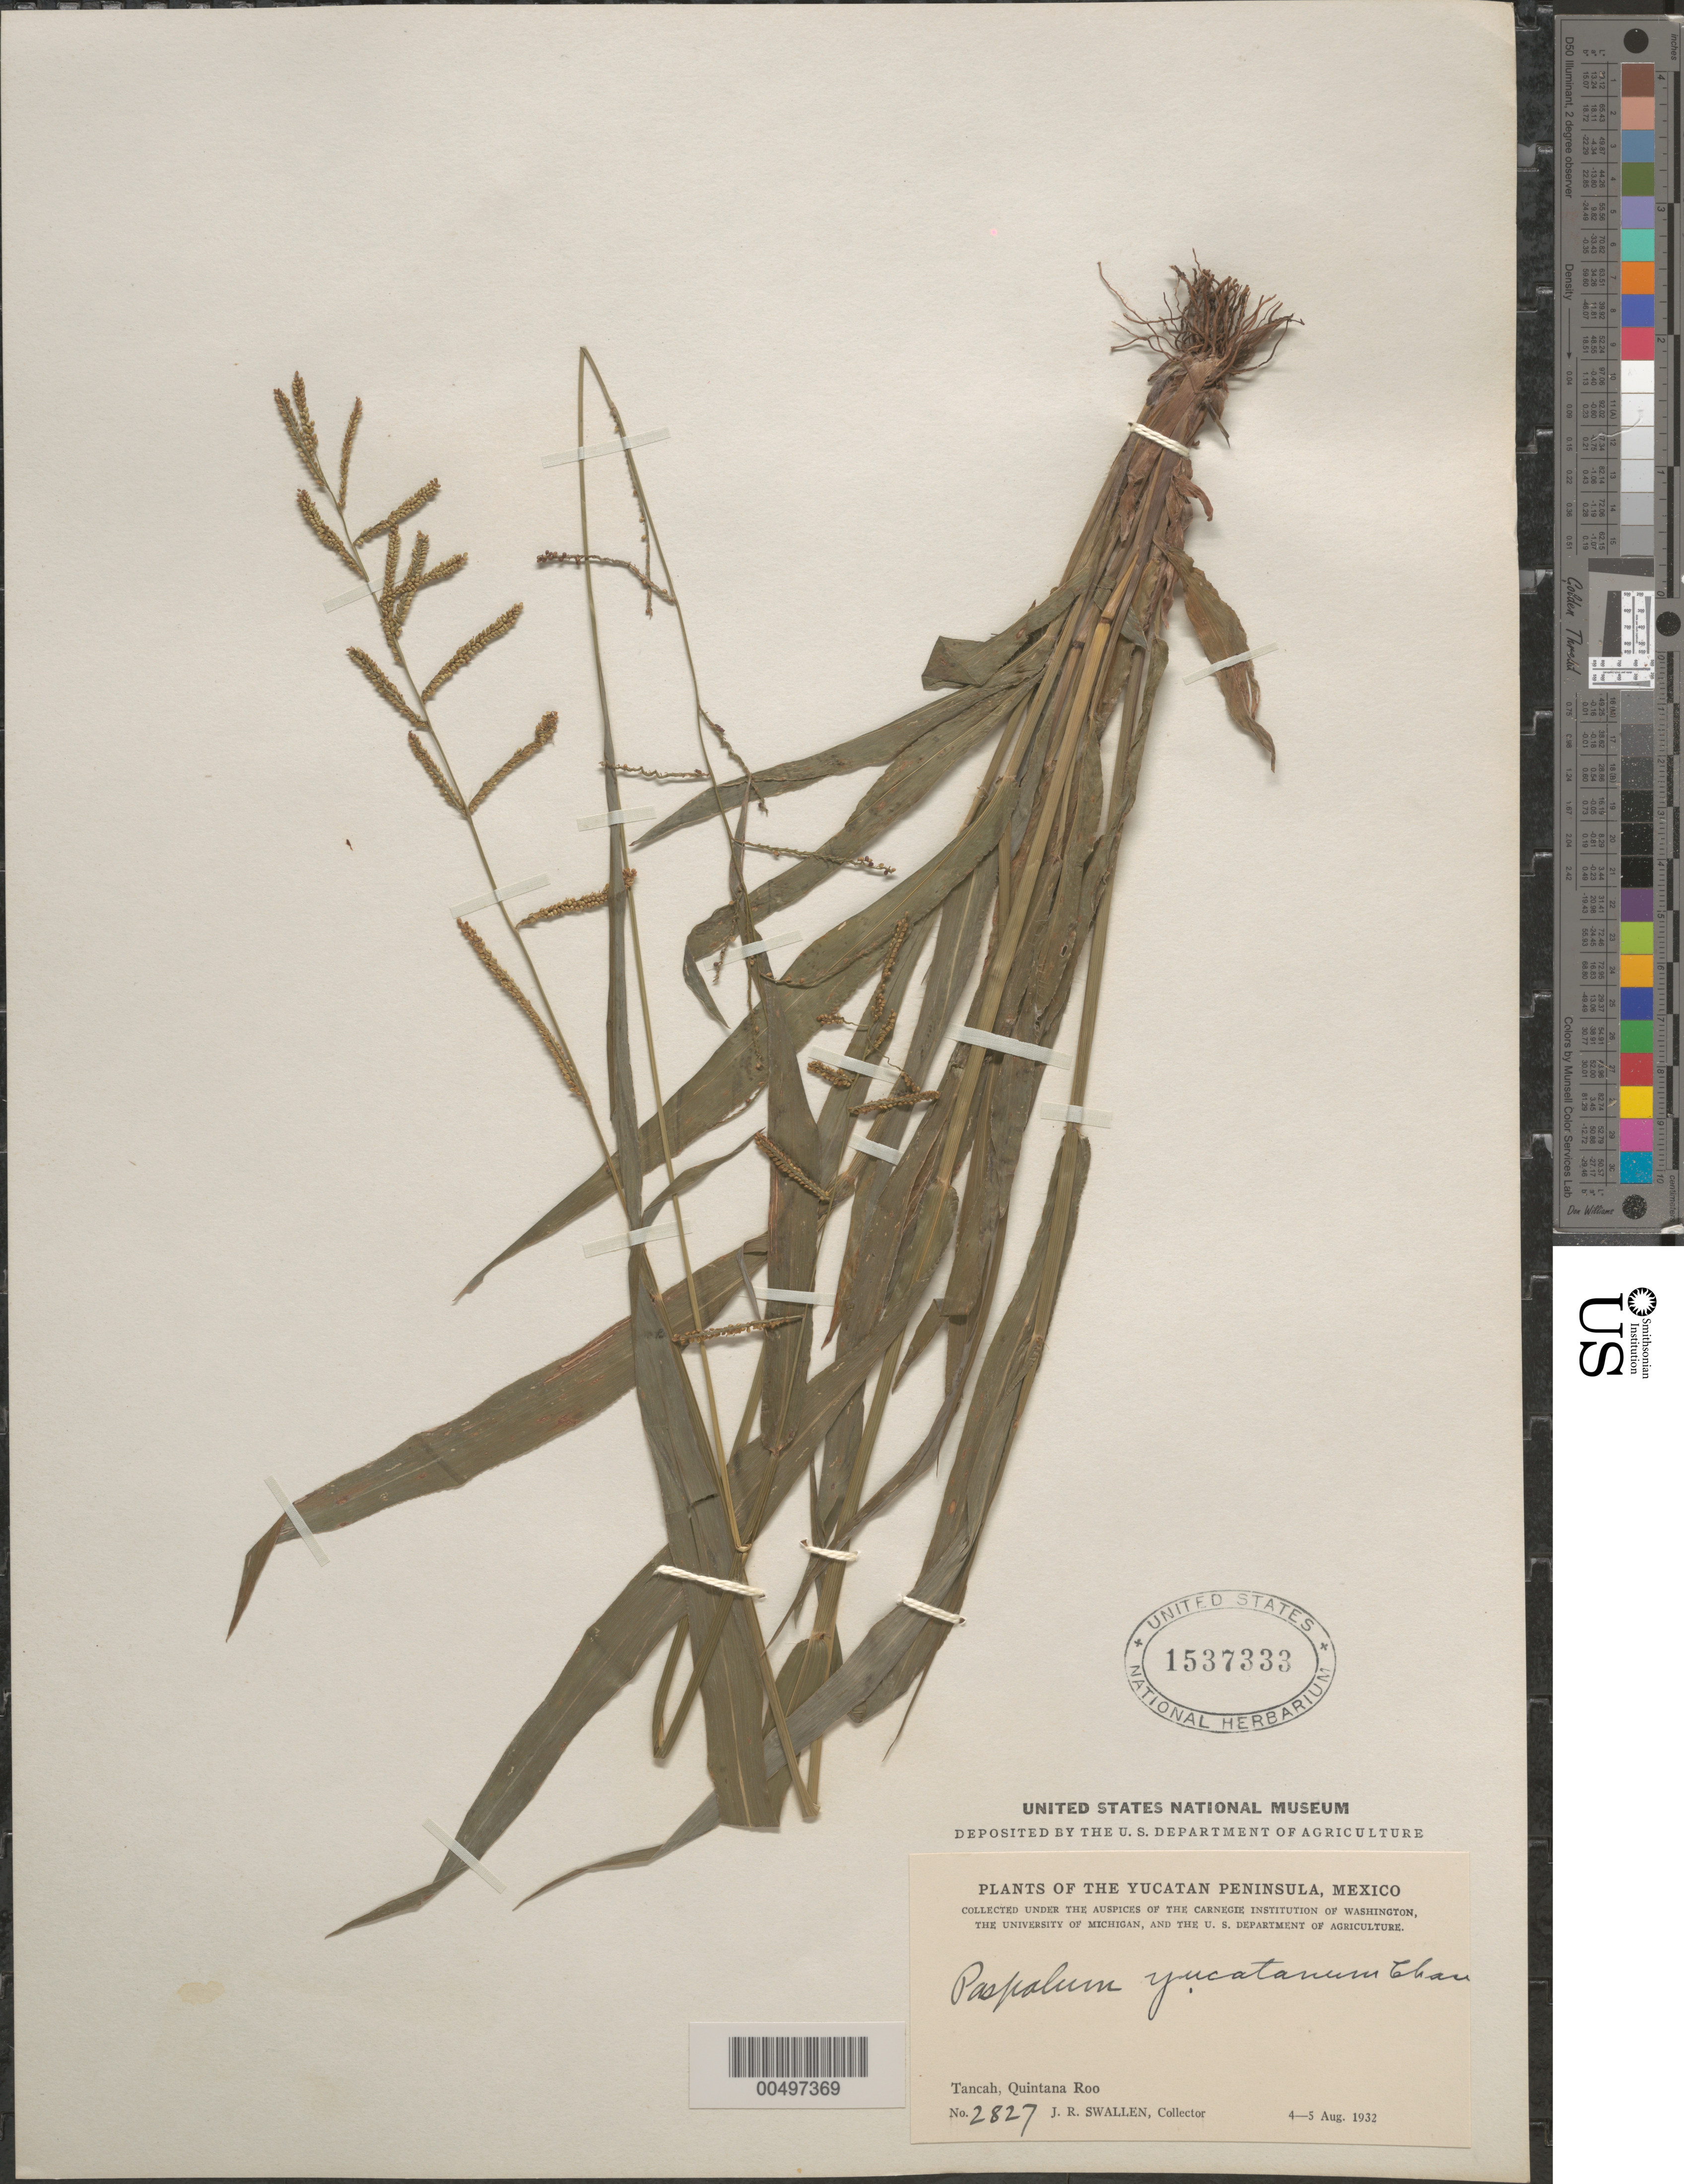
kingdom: Plantae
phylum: Tracheophyta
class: Liliopsida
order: Poales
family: Poaceae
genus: Paspalum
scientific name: Paspalum blodgettii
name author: Chapm.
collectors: J. R. Swallen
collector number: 2827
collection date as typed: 4 Aug 1932 to 5 Aug 1932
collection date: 1932-08-04/1932-08-05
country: Mexico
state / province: Quintana Roo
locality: Yucatan Peninsula, Tancah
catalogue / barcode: US 1537333